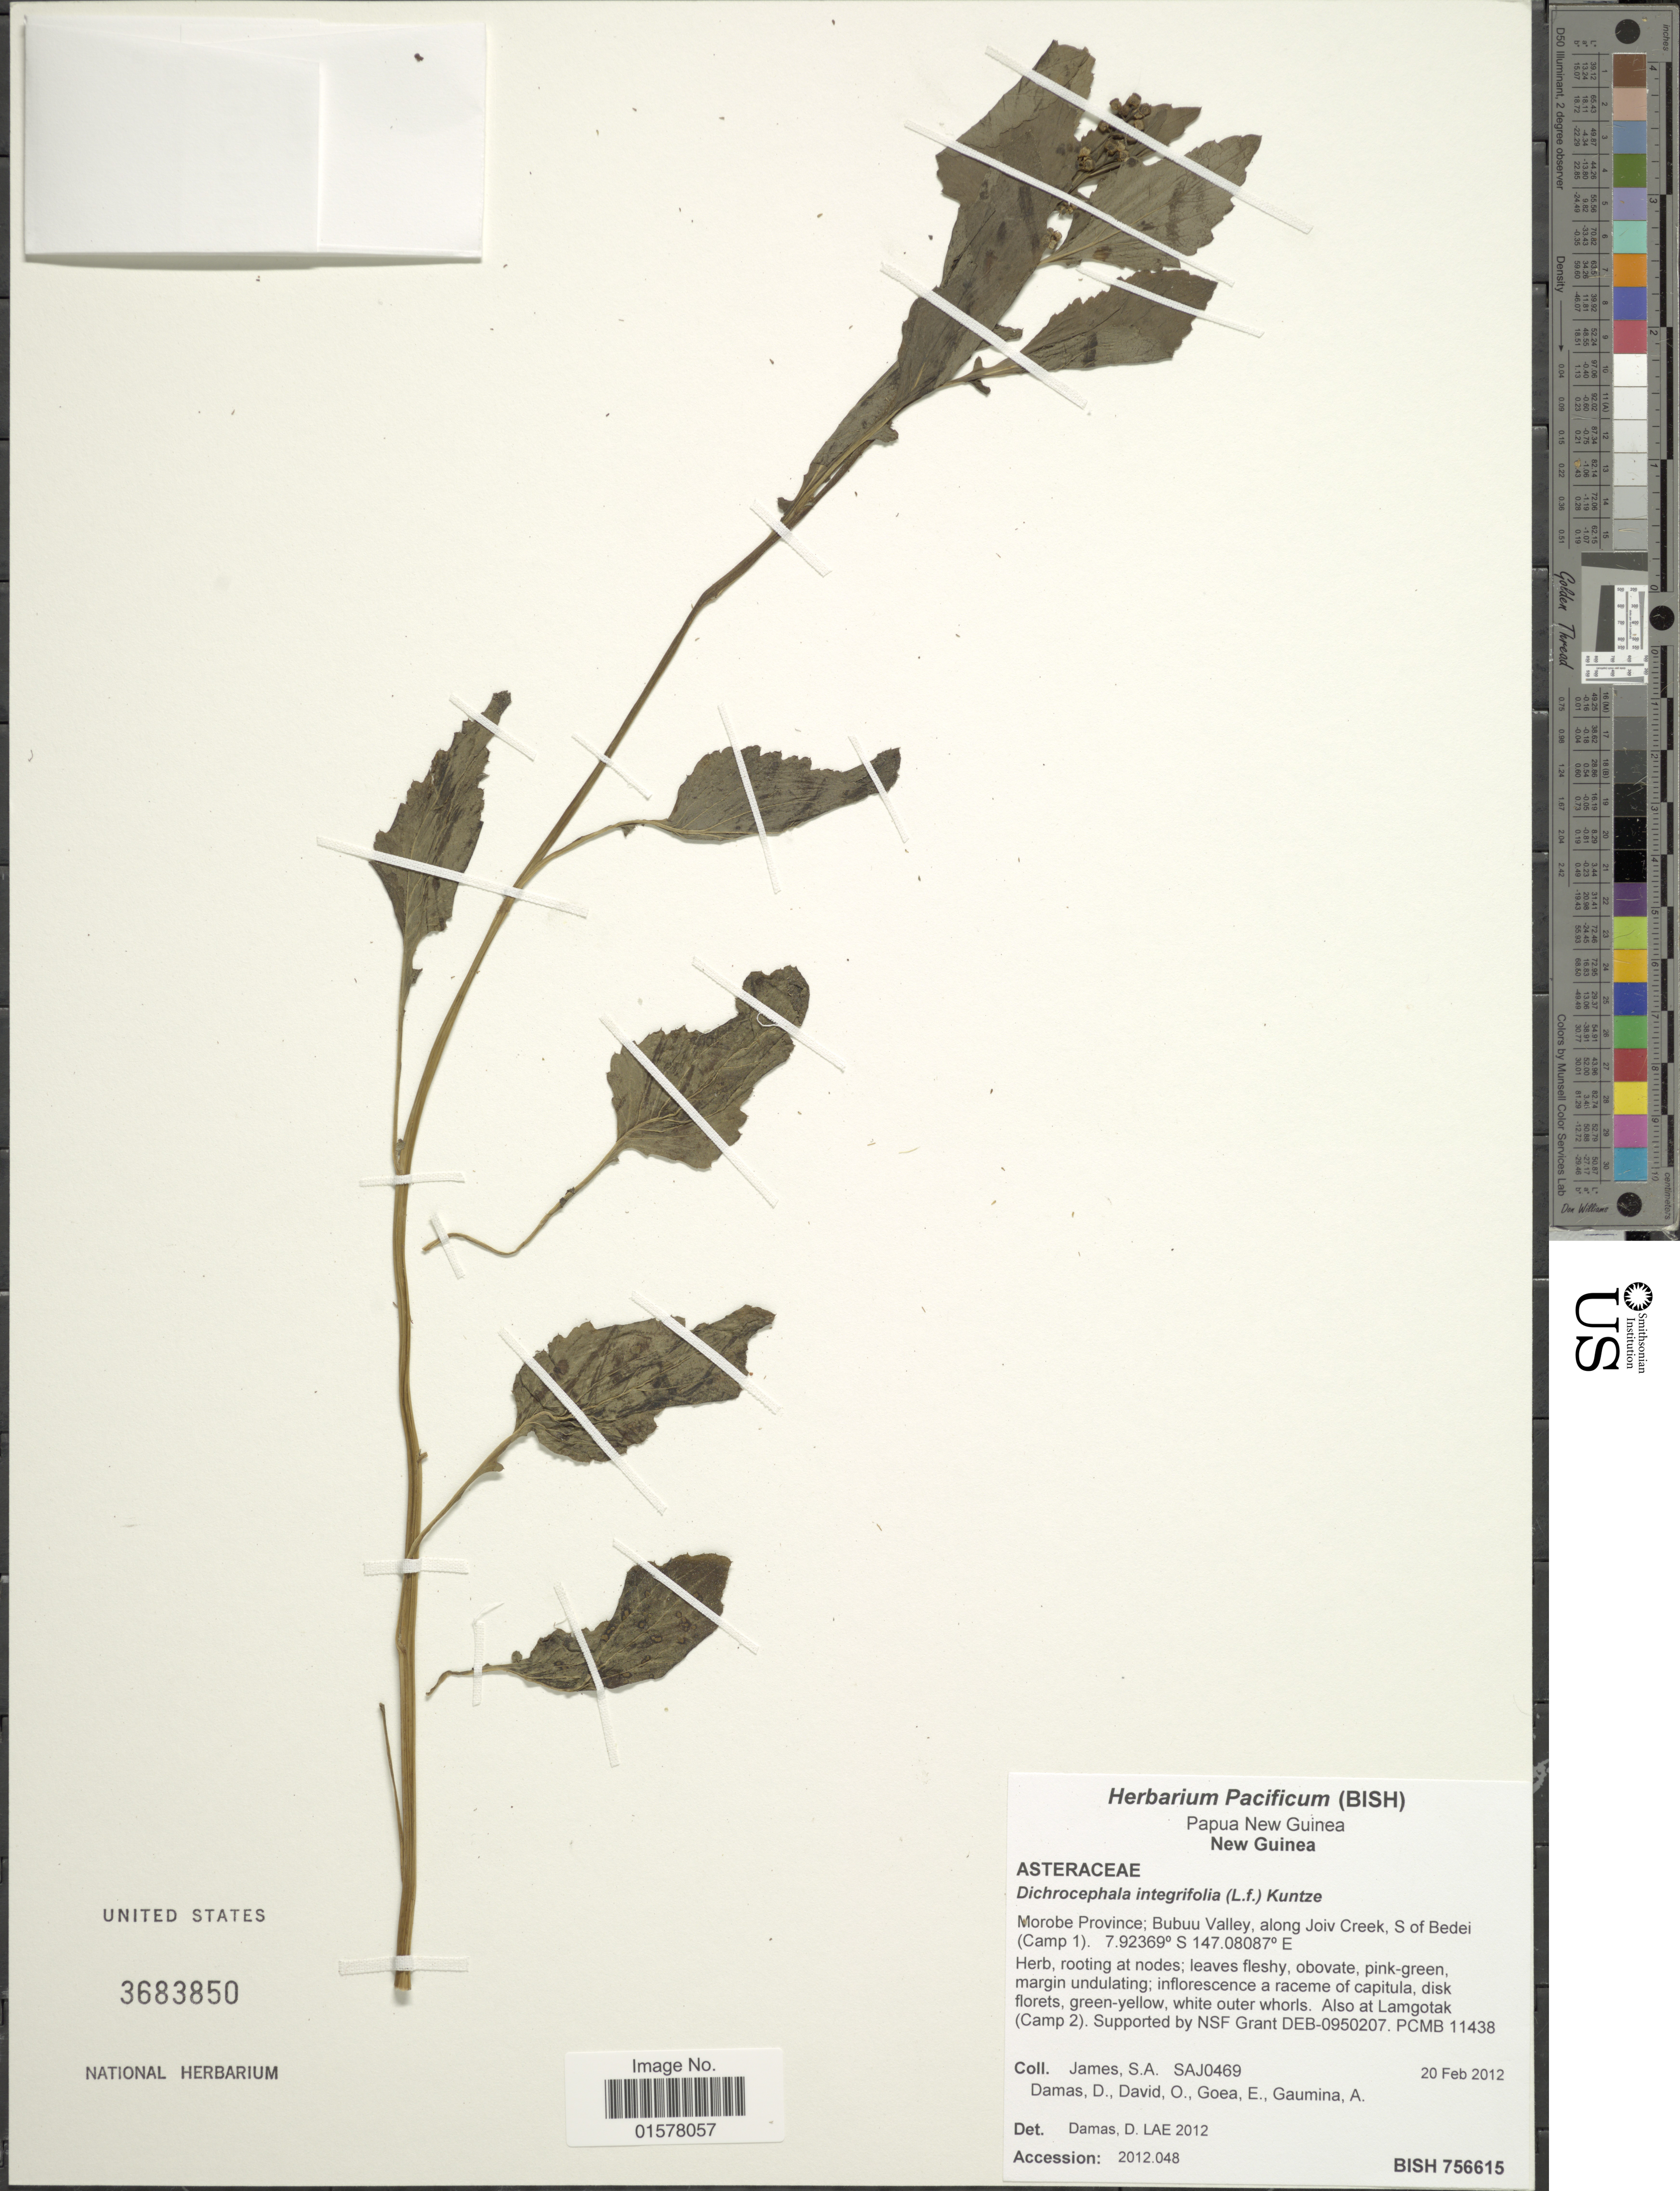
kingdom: Plantae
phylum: Tracheophyta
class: Magnoliopsida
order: Asterales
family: Asteraceae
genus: Dichrocephala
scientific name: Dichrocephala integrifolia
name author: (L. f.) Kuntze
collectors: S. James, D. Damas, O. David, E. Goea & A. Gaumina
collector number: SAJ0469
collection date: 2012-02-20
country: Papua New Guinea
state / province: Morobe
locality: Bubuu Valley, along Joiv Creek, S of Bedei (Camp 1)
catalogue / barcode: US 3683850